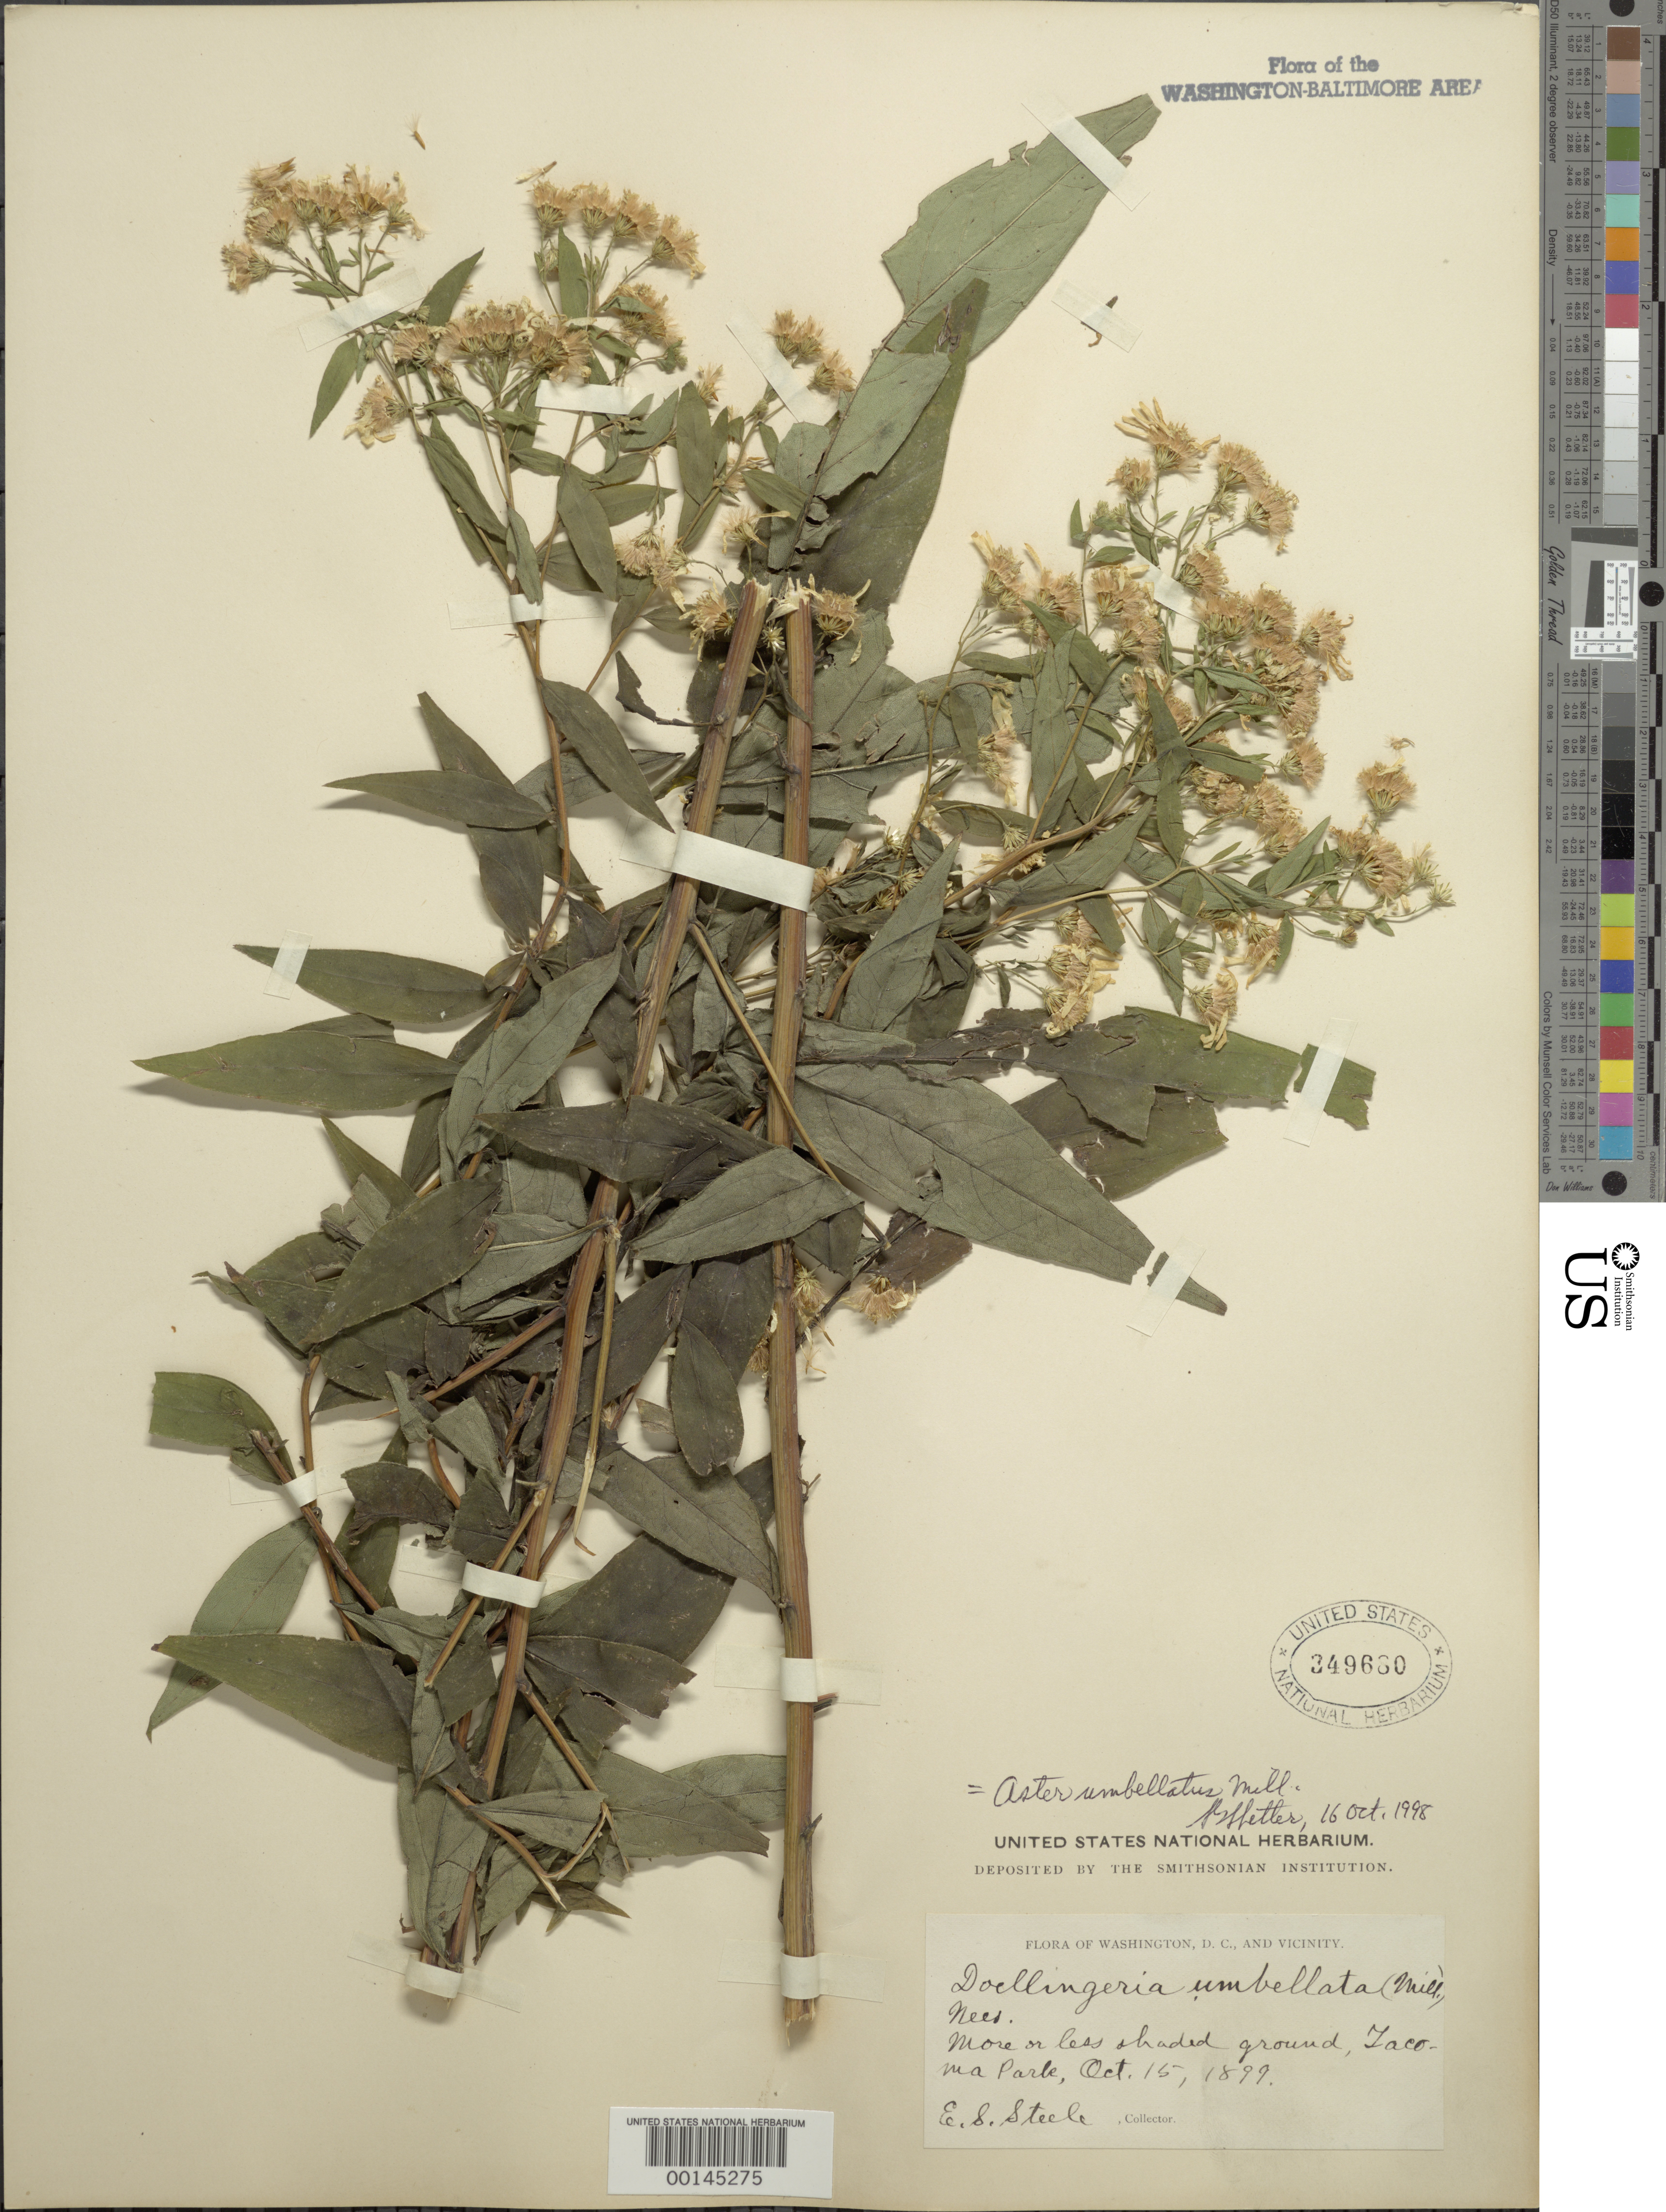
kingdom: Plantae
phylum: Tracheophyta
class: Magnoliopsida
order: Asterales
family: Asteraceae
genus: Doellingeria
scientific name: Doellingeria umbellata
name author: (Mill.) Nees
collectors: E. Steele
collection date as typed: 15 Oct 1899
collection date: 1899-10-15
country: United States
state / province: Maryland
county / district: Montgomery / Prince George's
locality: Takoma Park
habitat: Shade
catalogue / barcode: US 349680